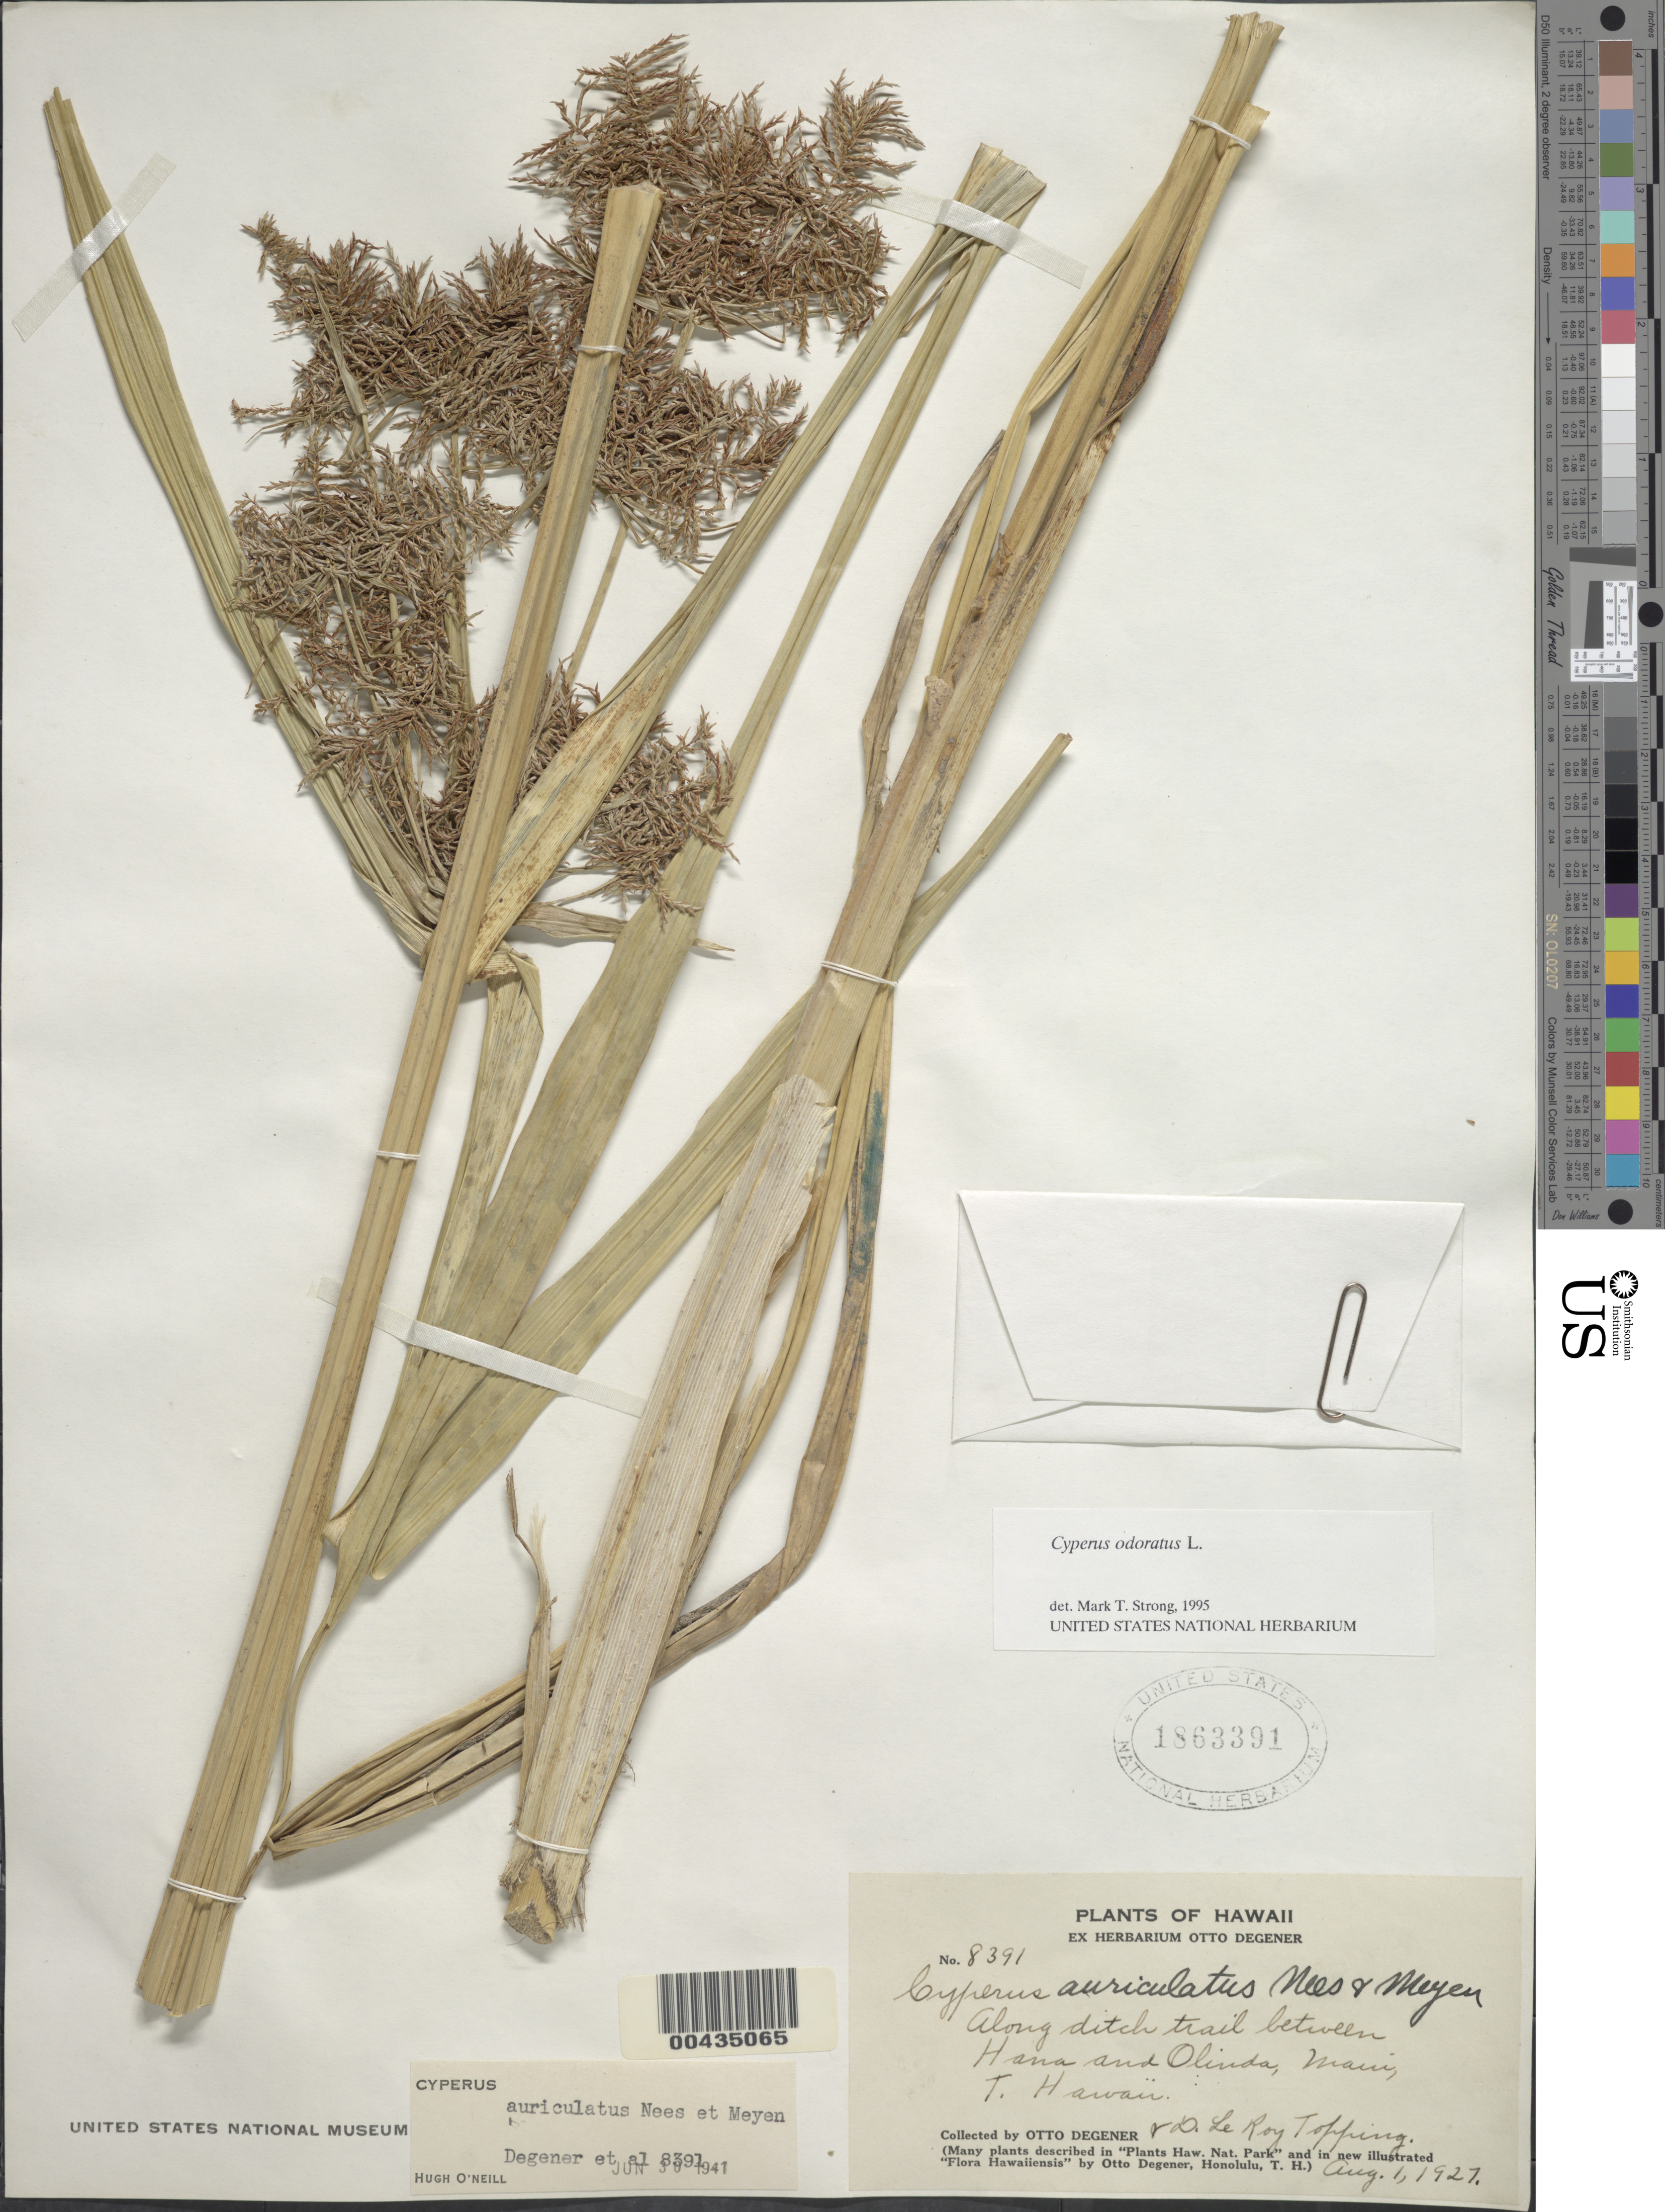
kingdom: Plantae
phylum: Tracheophyta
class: Liliopsida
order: Poales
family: Cyperaceae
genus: Cyperus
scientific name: Cyperus prescottianus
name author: Hook. & Arn.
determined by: Wagner, W. L., (BOT), Smithsonian Institution - National Museum of Natural History (UNITED STATES)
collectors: O. Degener & D. L. Topping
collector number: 8391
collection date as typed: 1 Aug 1927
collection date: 1927-08-01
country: United States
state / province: Hawaii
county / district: Maui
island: Maui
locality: Along ditch trail between Hana and Olinda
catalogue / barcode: US 1863391